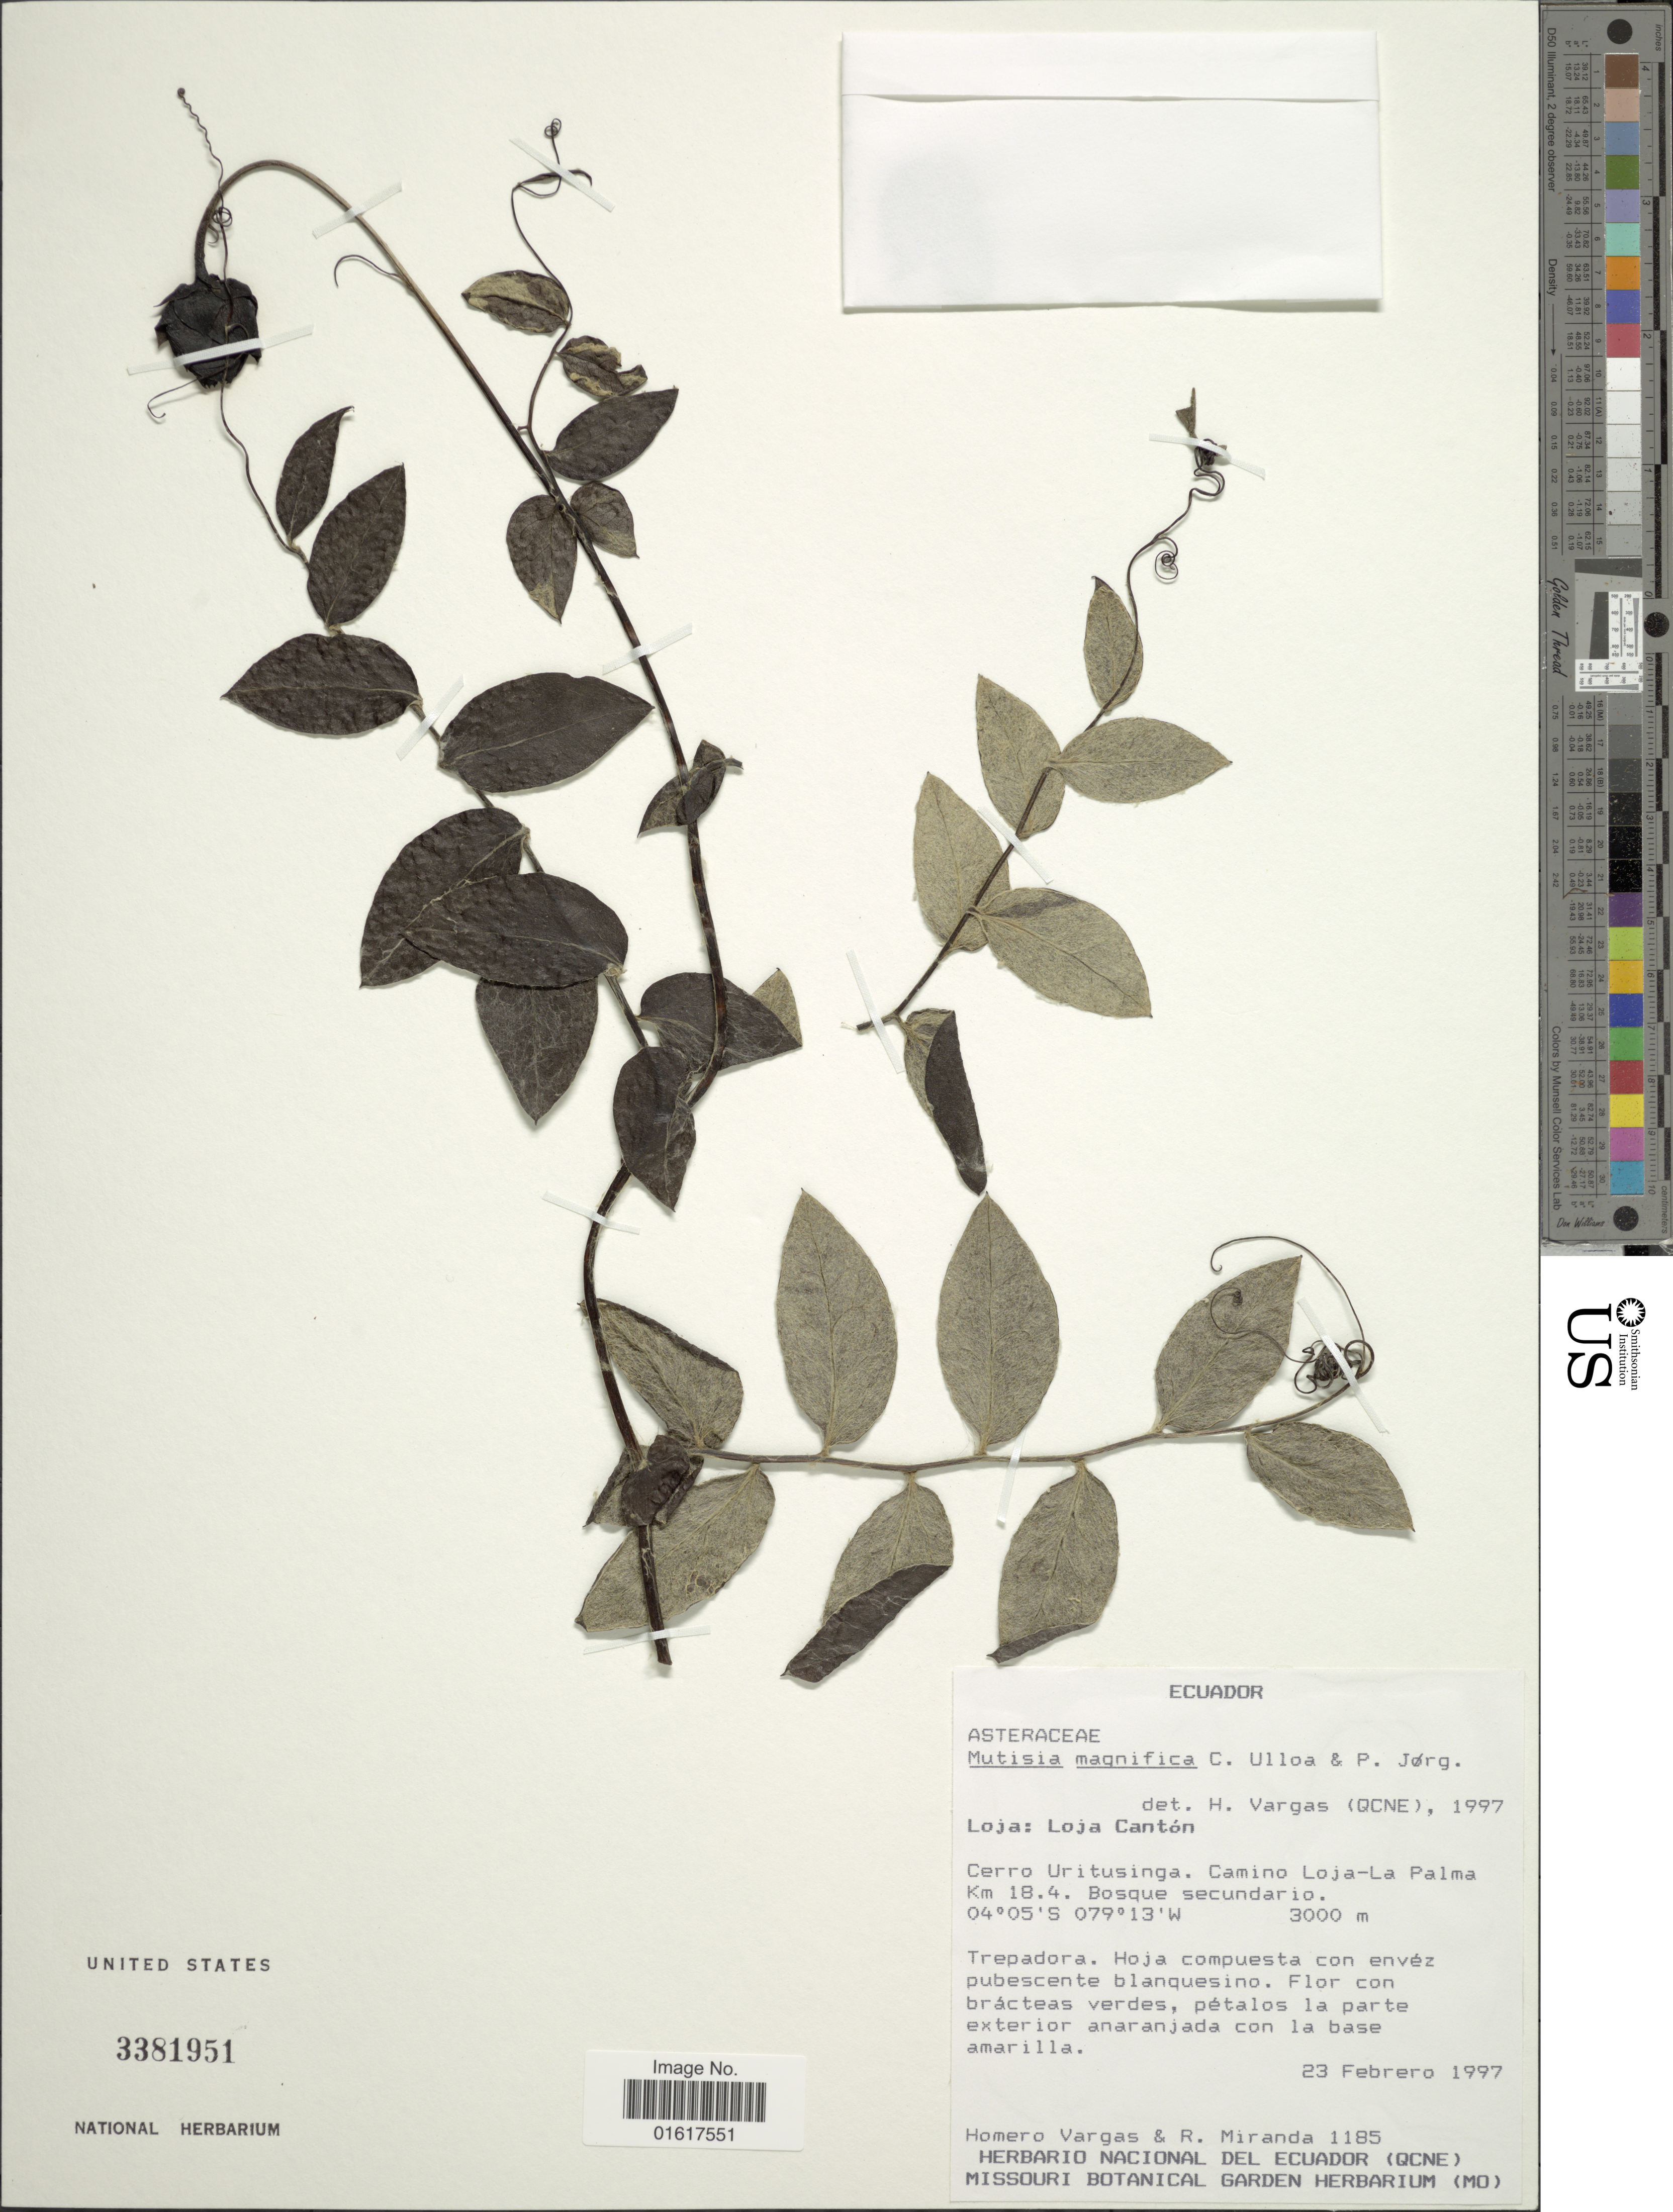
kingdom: Plantae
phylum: Tracheophyta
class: Magnoliopsida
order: Asterales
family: Asteraceae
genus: Mutisia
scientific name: Mutisia magnifica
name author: C. Ulloa & P. Jørg.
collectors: H. Vargas & R. Miranda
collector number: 1185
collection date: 1997-02-23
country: Ecuador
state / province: Loja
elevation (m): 3000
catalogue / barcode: US 3381951